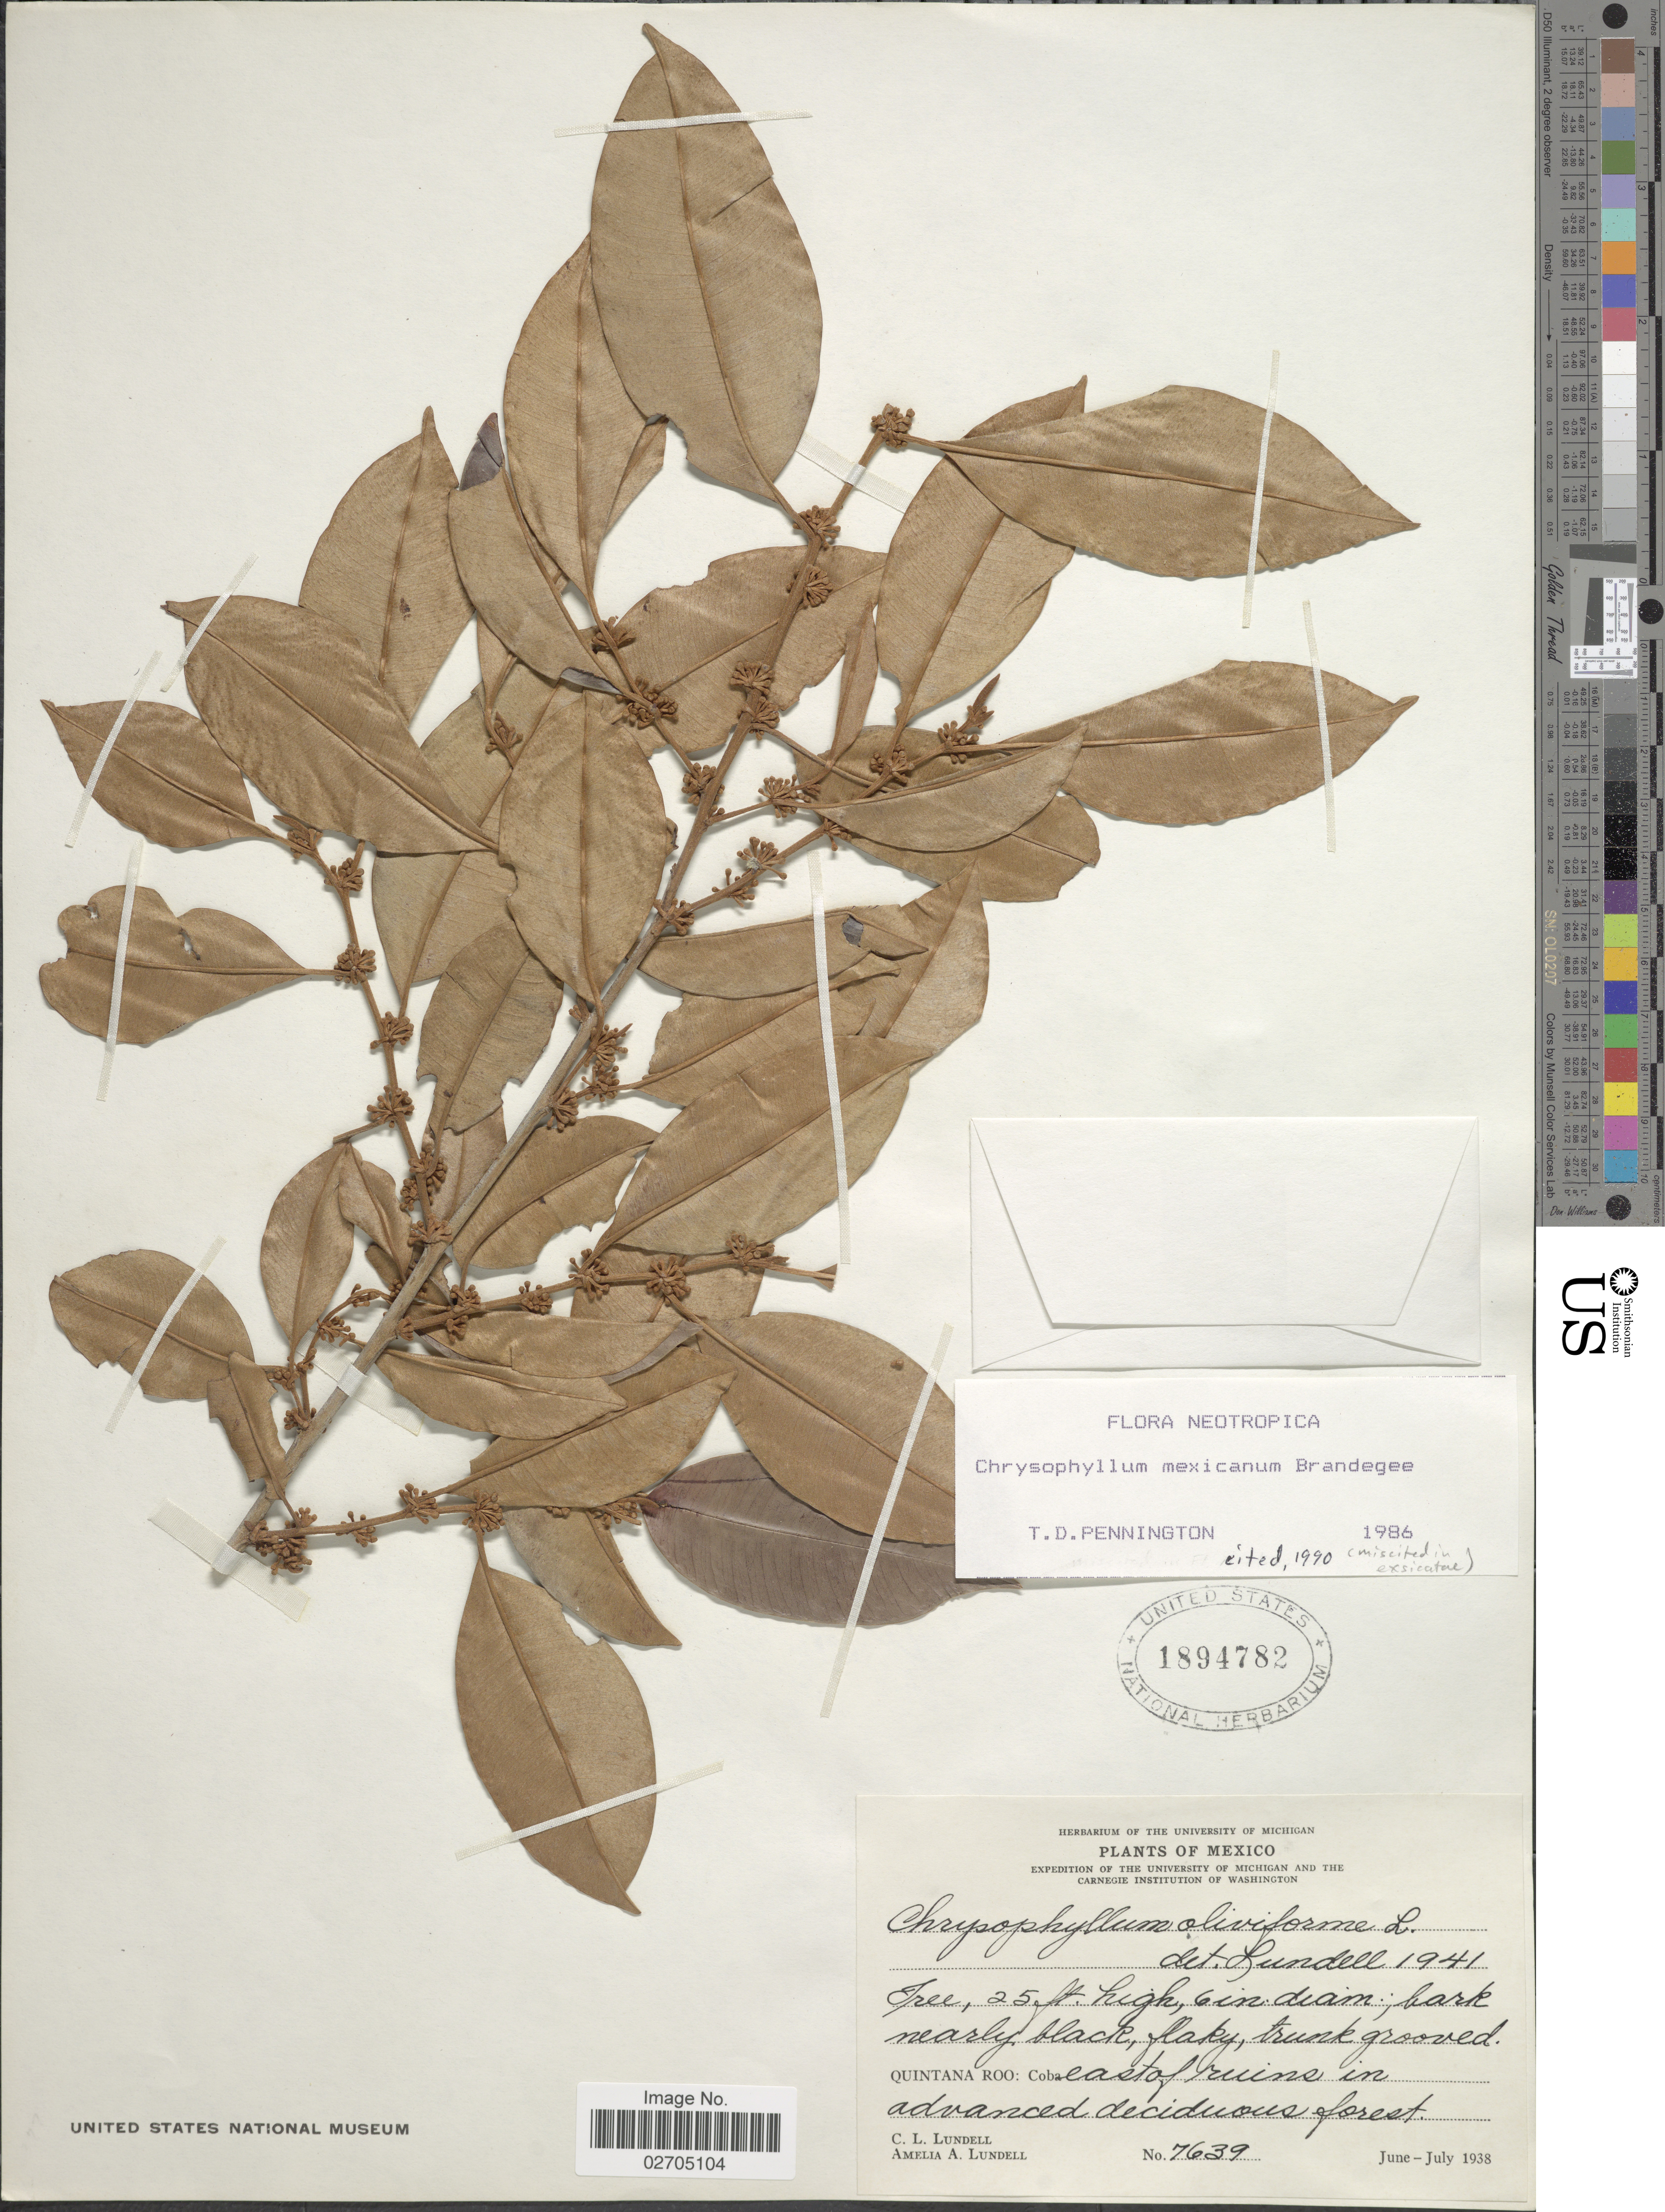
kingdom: Plantae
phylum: Tracheophyta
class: Magnoliopsida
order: Ericales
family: Sapotaceae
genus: Chrysophyllum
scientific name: Chrysophyllum mexicanum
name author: Brandegee ex Standl.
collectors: C. L. Lundell & A. A. Lundell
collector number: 7639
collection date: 1938-06/1938-07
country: Colombia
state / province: Quindío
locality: Coba east to ruins in advanced eciduous forest.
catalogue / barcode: US 1894782